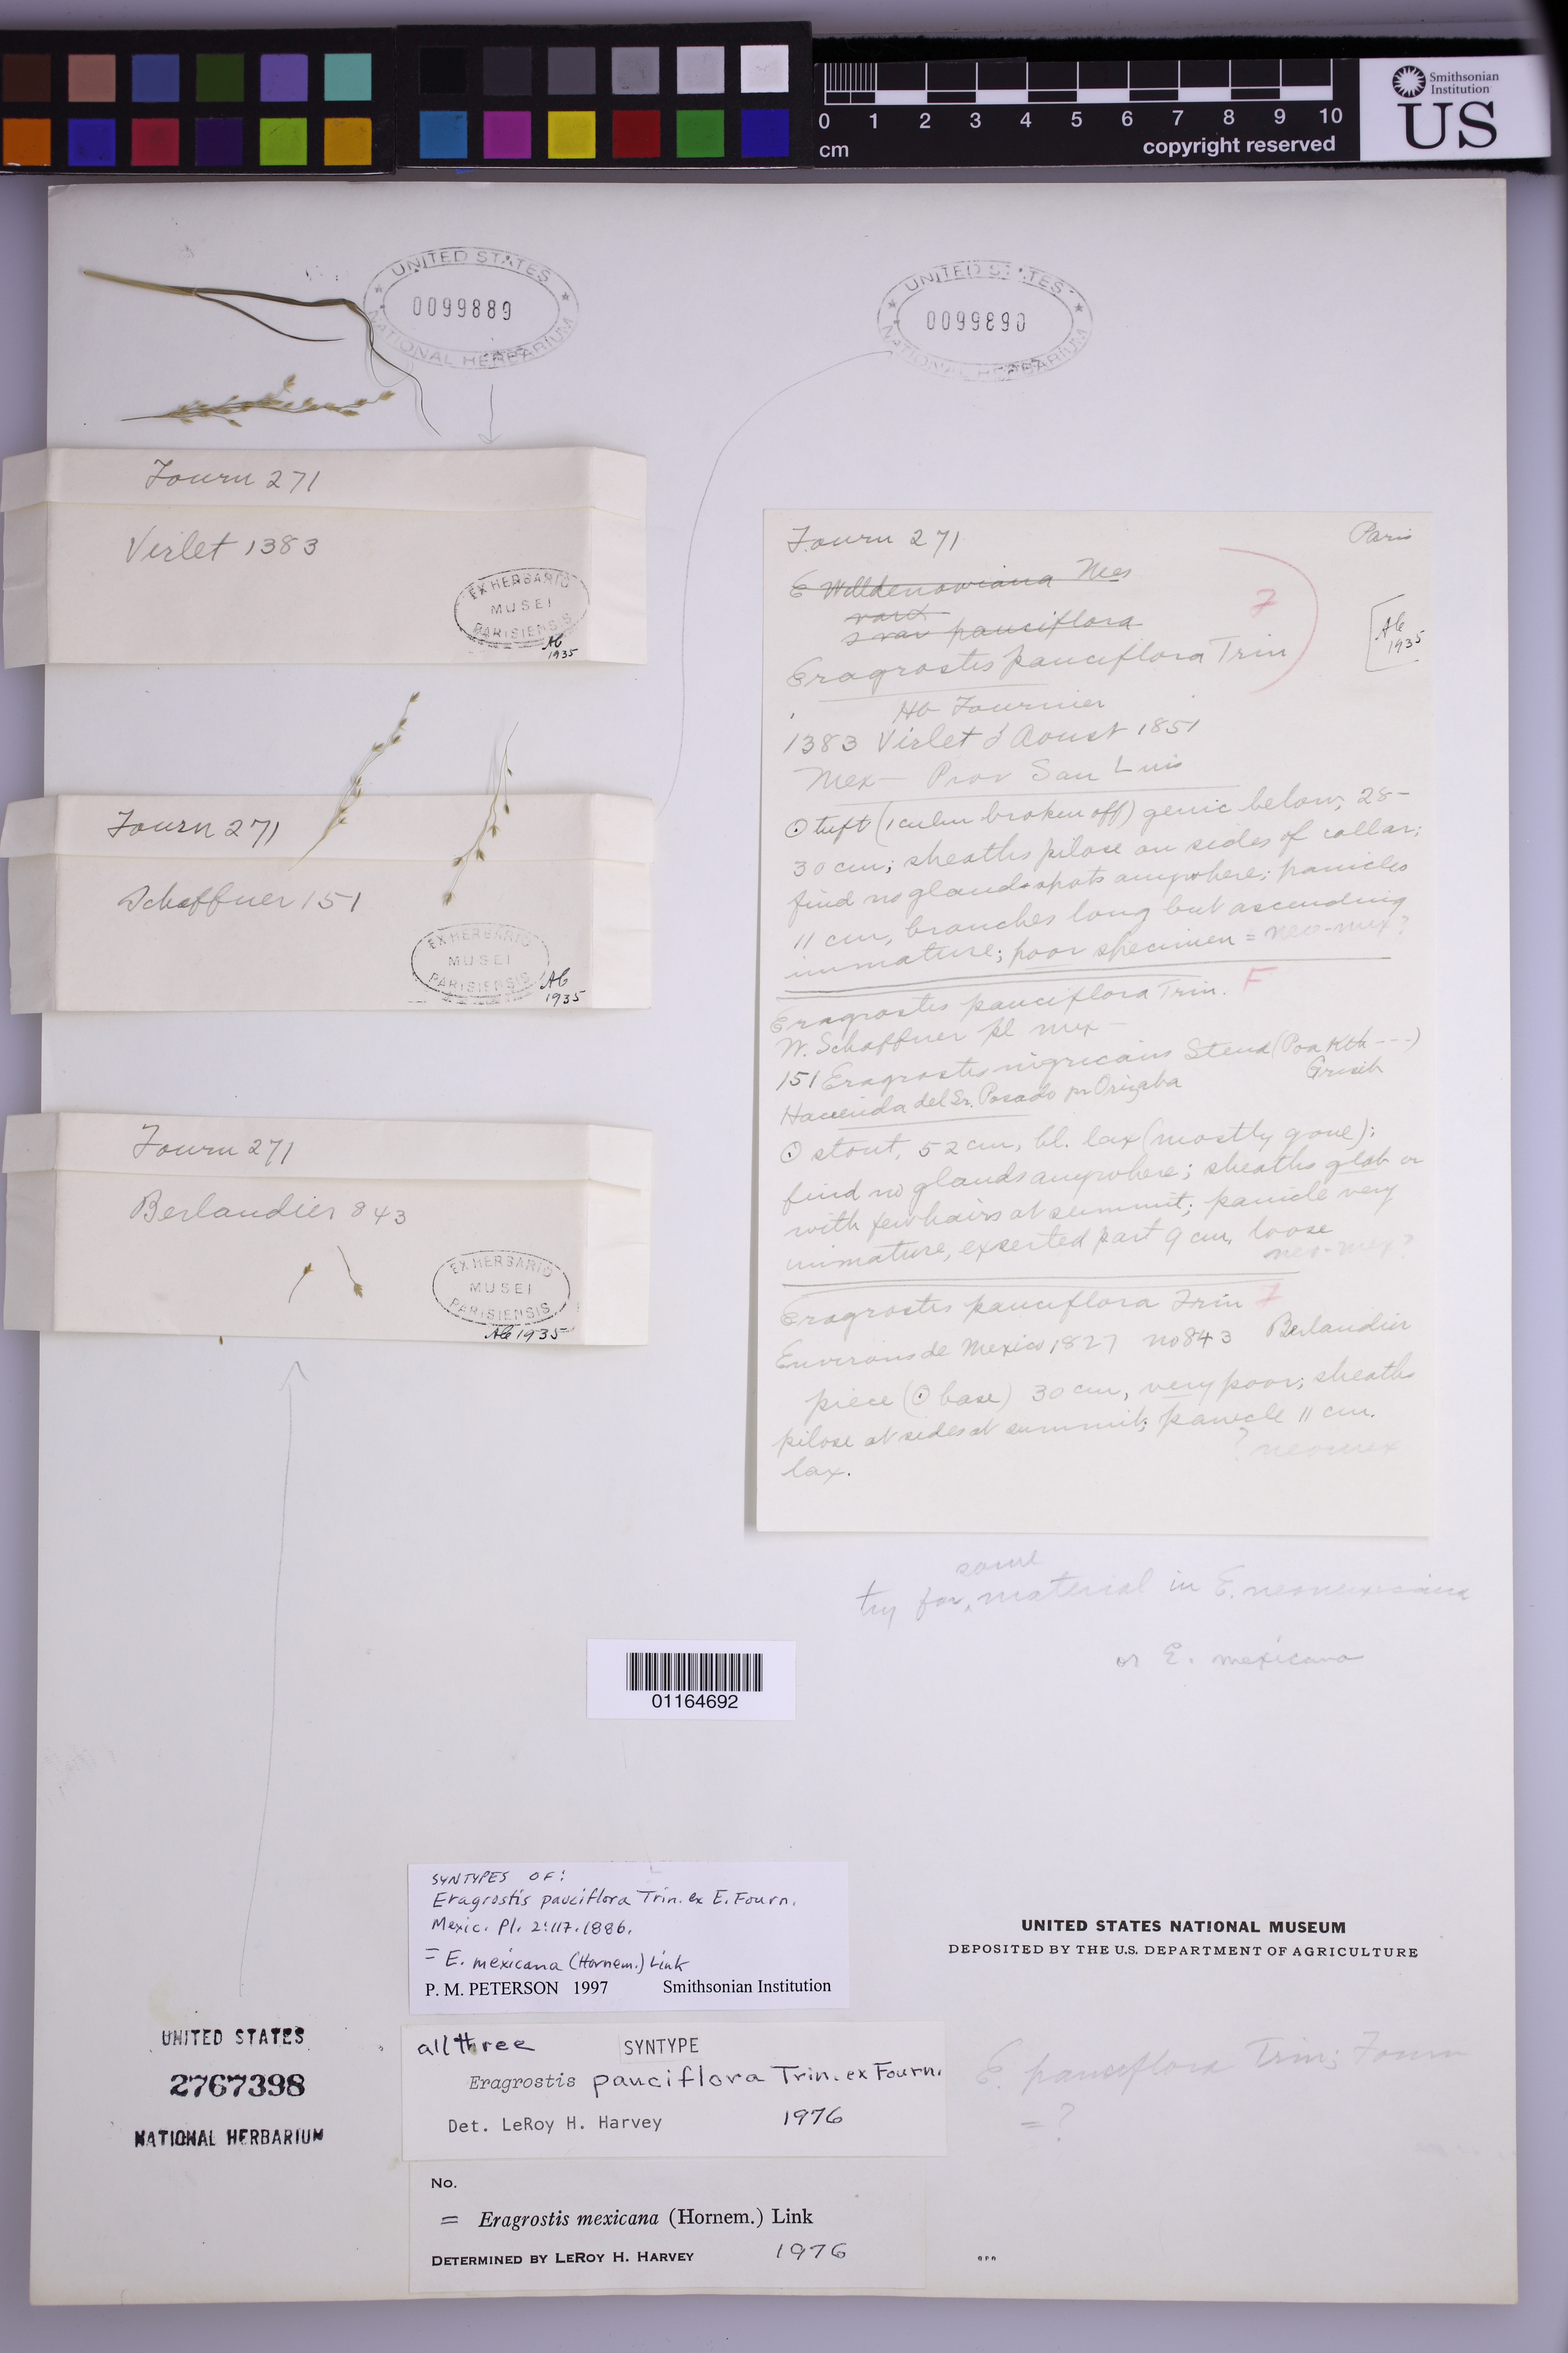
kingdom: Plantae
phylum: Tracheophyta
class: Liliopsida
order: Poales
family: Poaceae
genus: Eragrostis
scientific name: Eragrostis pauciflora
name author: Trin. ex E. Fourn.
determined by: Peterson, Paul M., (BOT), Smithsonian Institution - National Museum of Natural History (UNITED STATES)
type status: Syntype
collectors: J. L. Berlandier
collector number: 843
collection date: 1827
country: Mexico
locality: Environs de Mexico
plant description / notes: ex herb. Paris fragmentary materials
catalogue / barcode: US 2767398-3